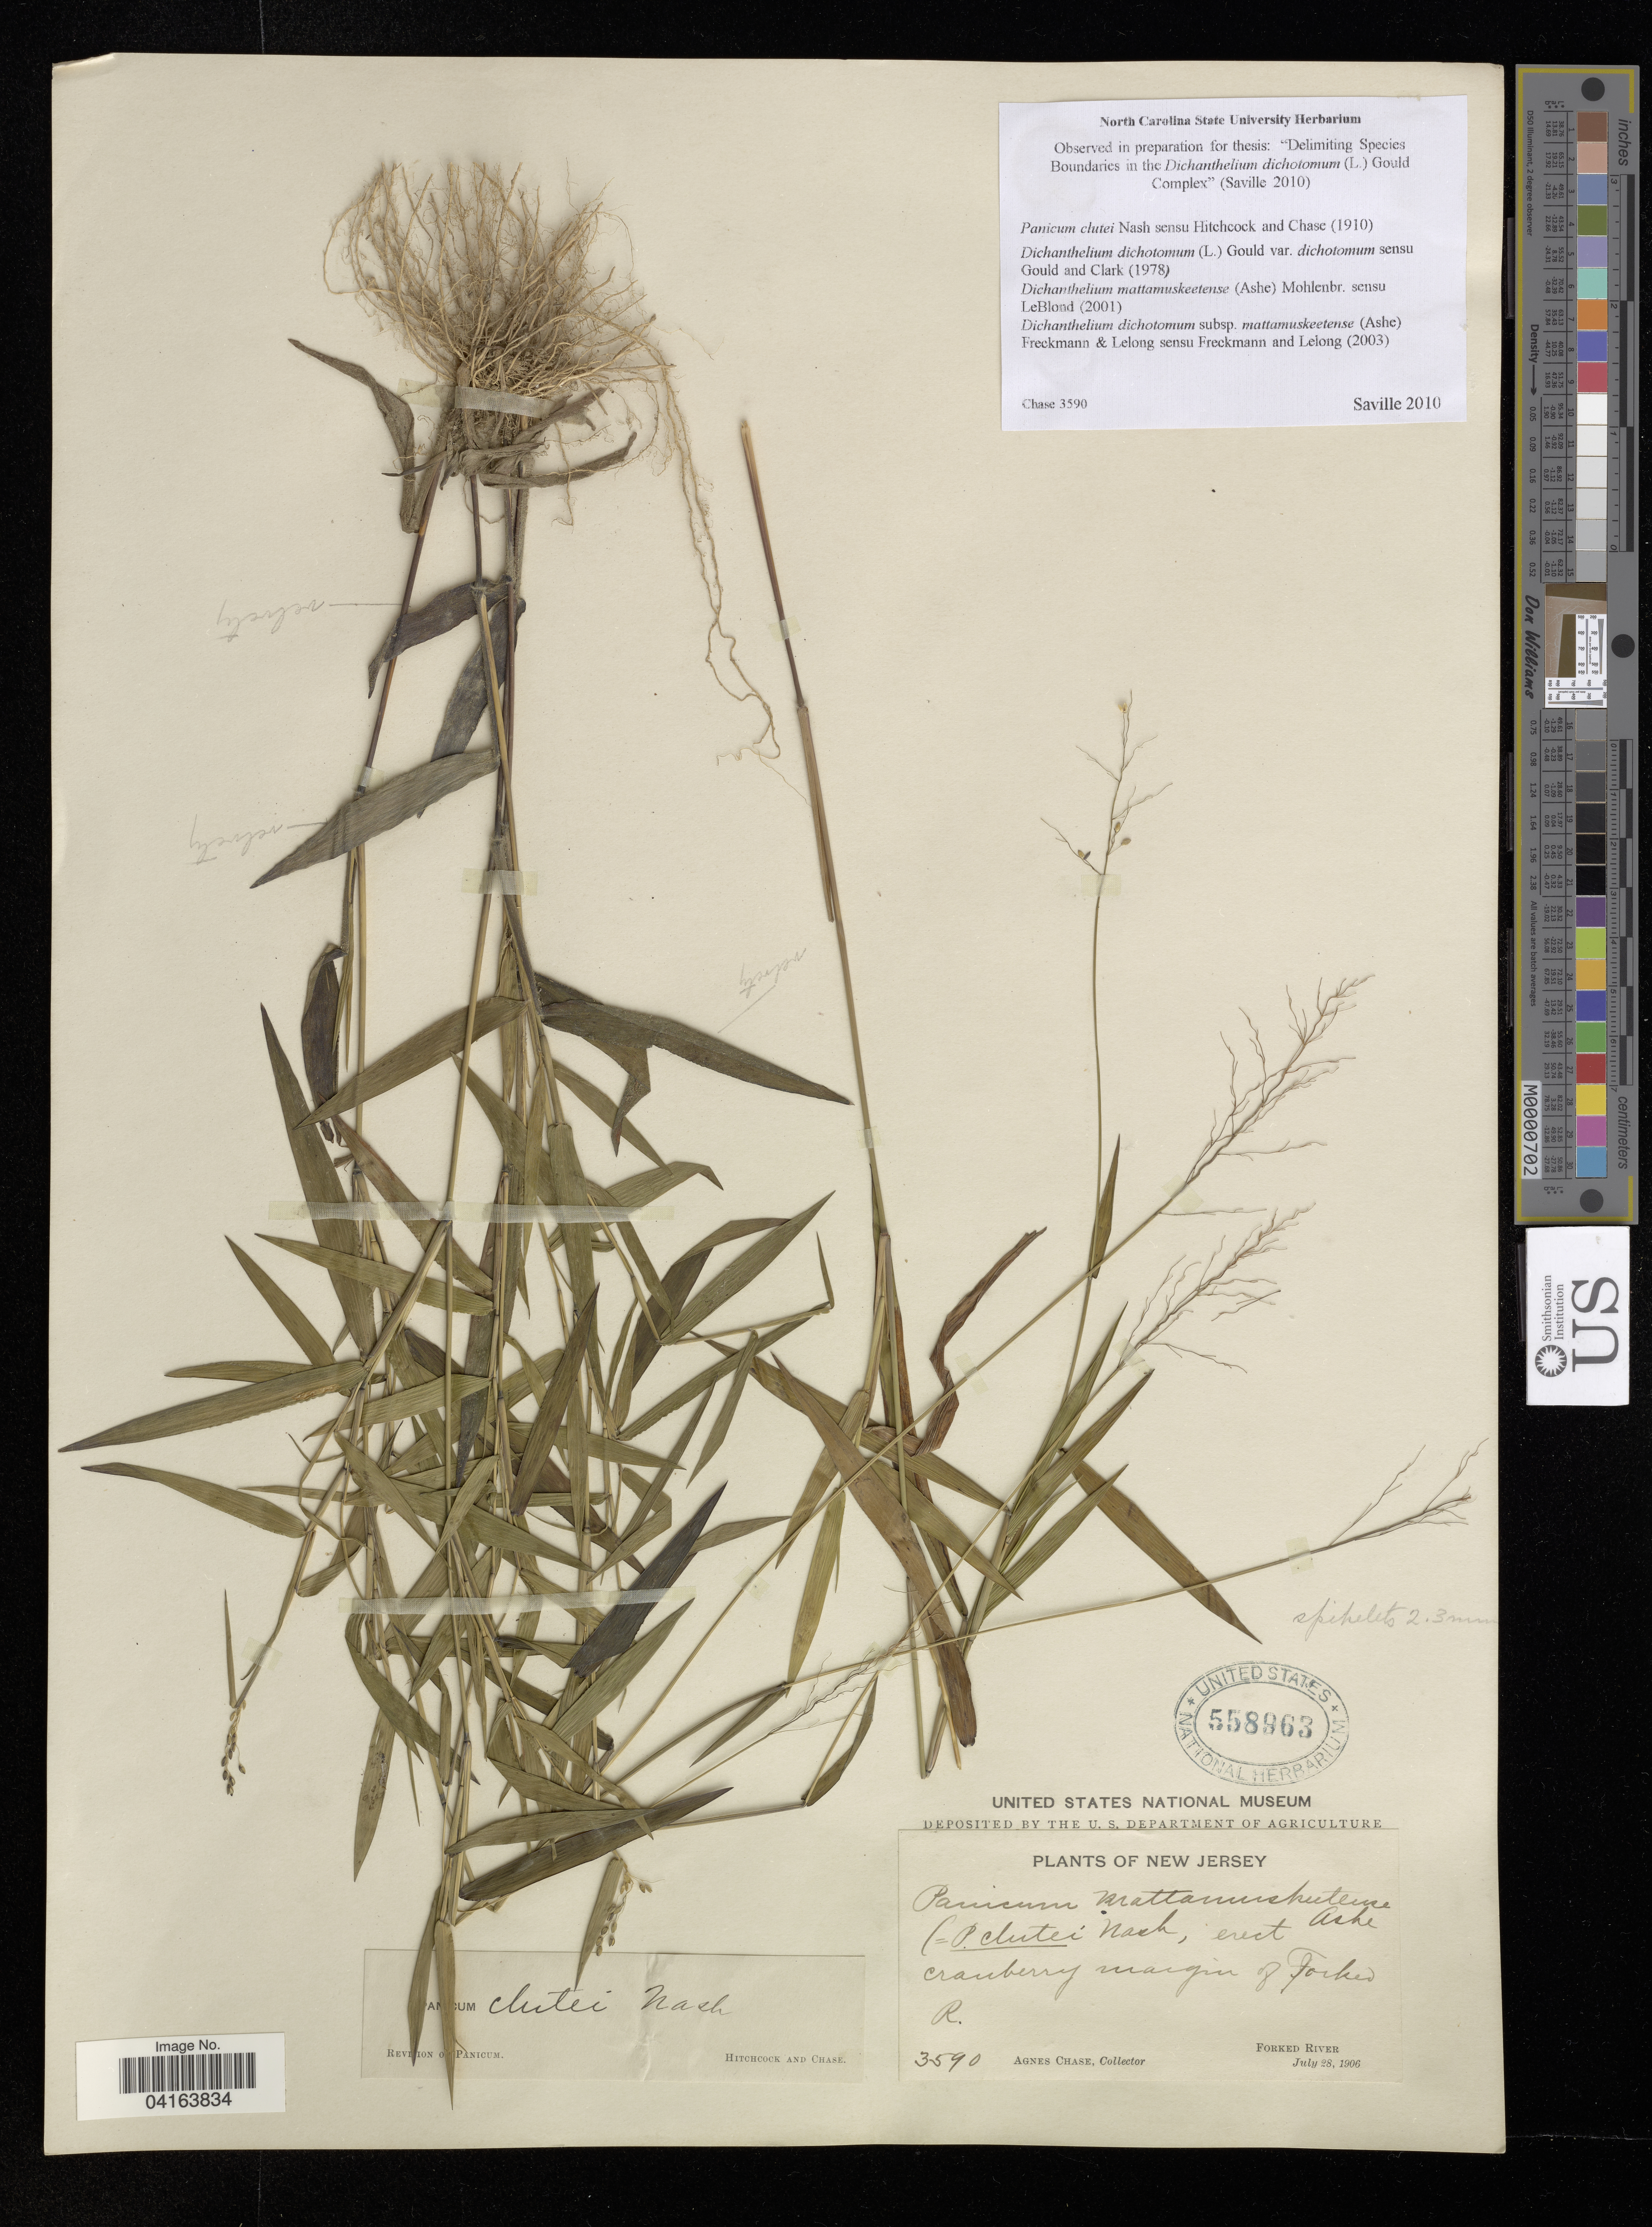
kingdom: Plantae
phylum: Tracheophyta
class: Liliopsida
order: Poales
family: Poaceae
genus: Dichanthelium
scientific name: Dichanthelium dichotomum subsp. mattamuskeetense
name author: (Ashe) Freckmann & Lelong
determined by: Saville, A. C., (NCSC), North Carolina State University (UNITED STATES)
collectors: A. Chase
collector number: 3590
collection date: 1906-07-28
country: United States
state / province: New Jersey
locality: Cranberry margin of Forked R. Forked River.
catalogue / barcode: US 558963